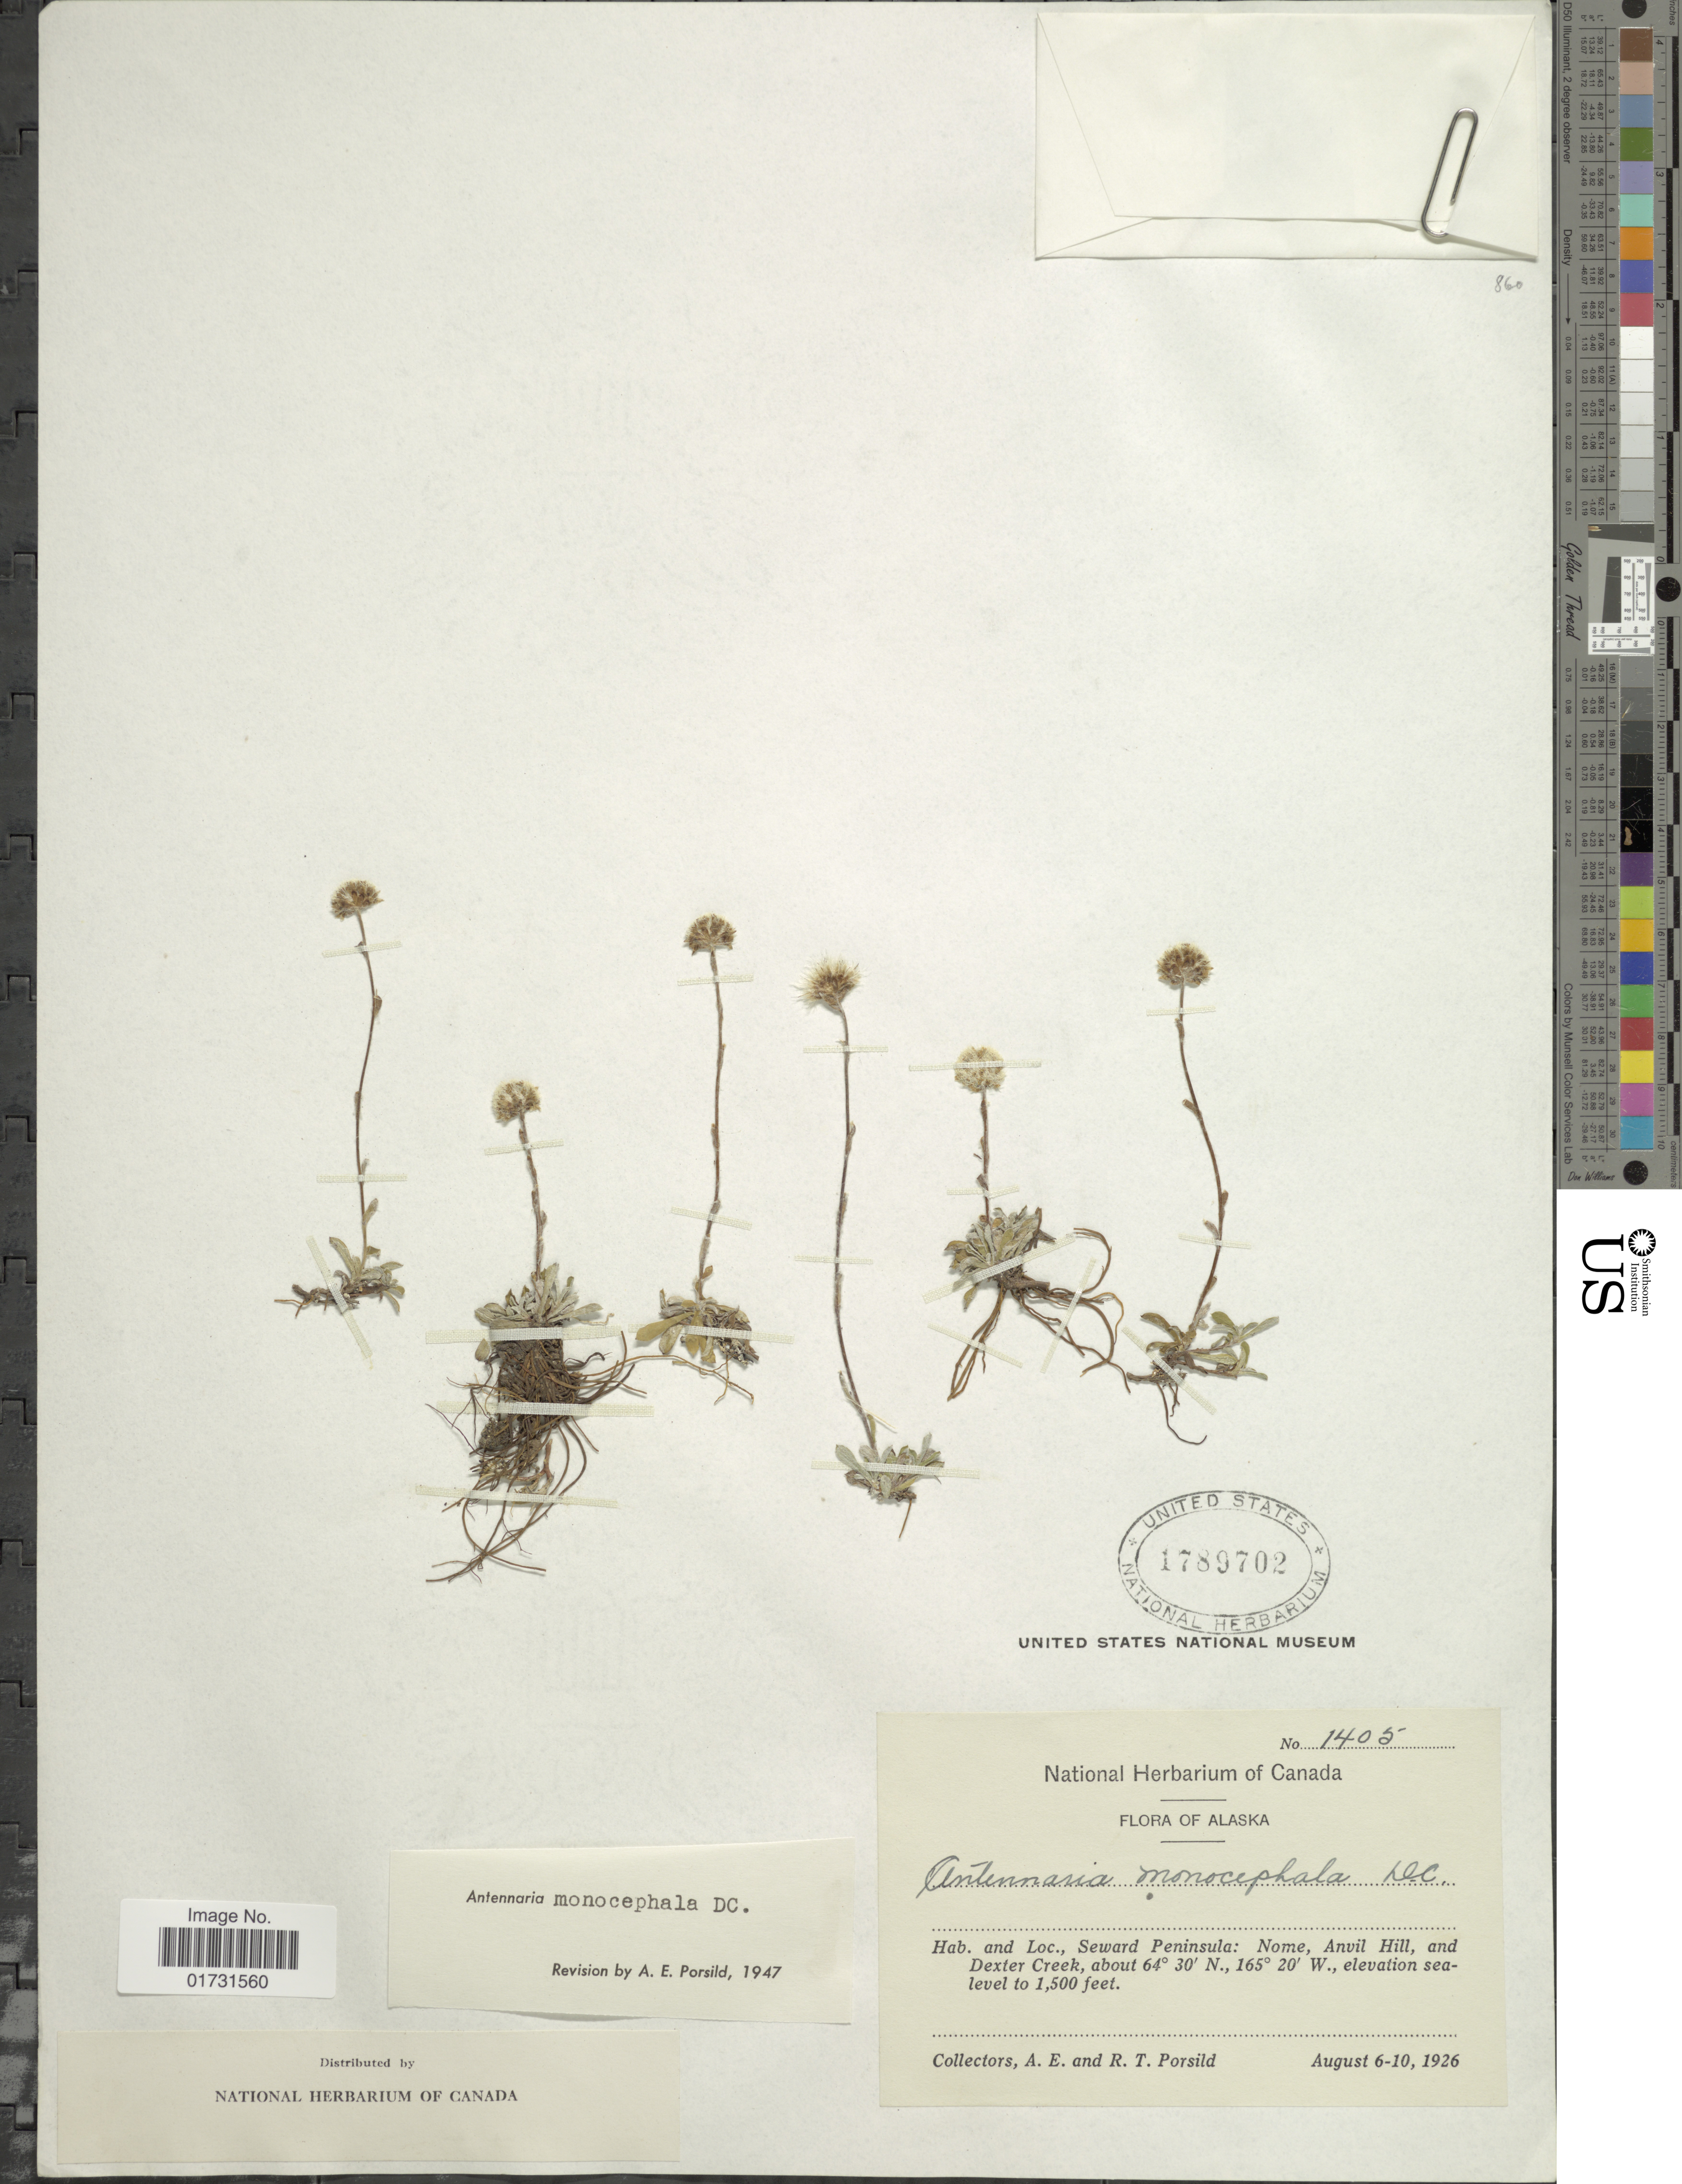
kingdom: Plantae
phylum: Tracheophyta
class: Magnoliopsida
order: Asterales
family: Asteraceae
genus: Antennaria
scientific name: Antennaria monocephala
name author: DC.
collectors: A. E. Porsild & R. T. Porsild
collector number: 1405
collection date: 1926-08-06/1926-08-10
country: United States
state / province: Alaska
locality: Seward Peninsula: Nome, Anvil Hill, and Dexter Creek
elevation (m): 457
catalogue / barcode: US 1789702